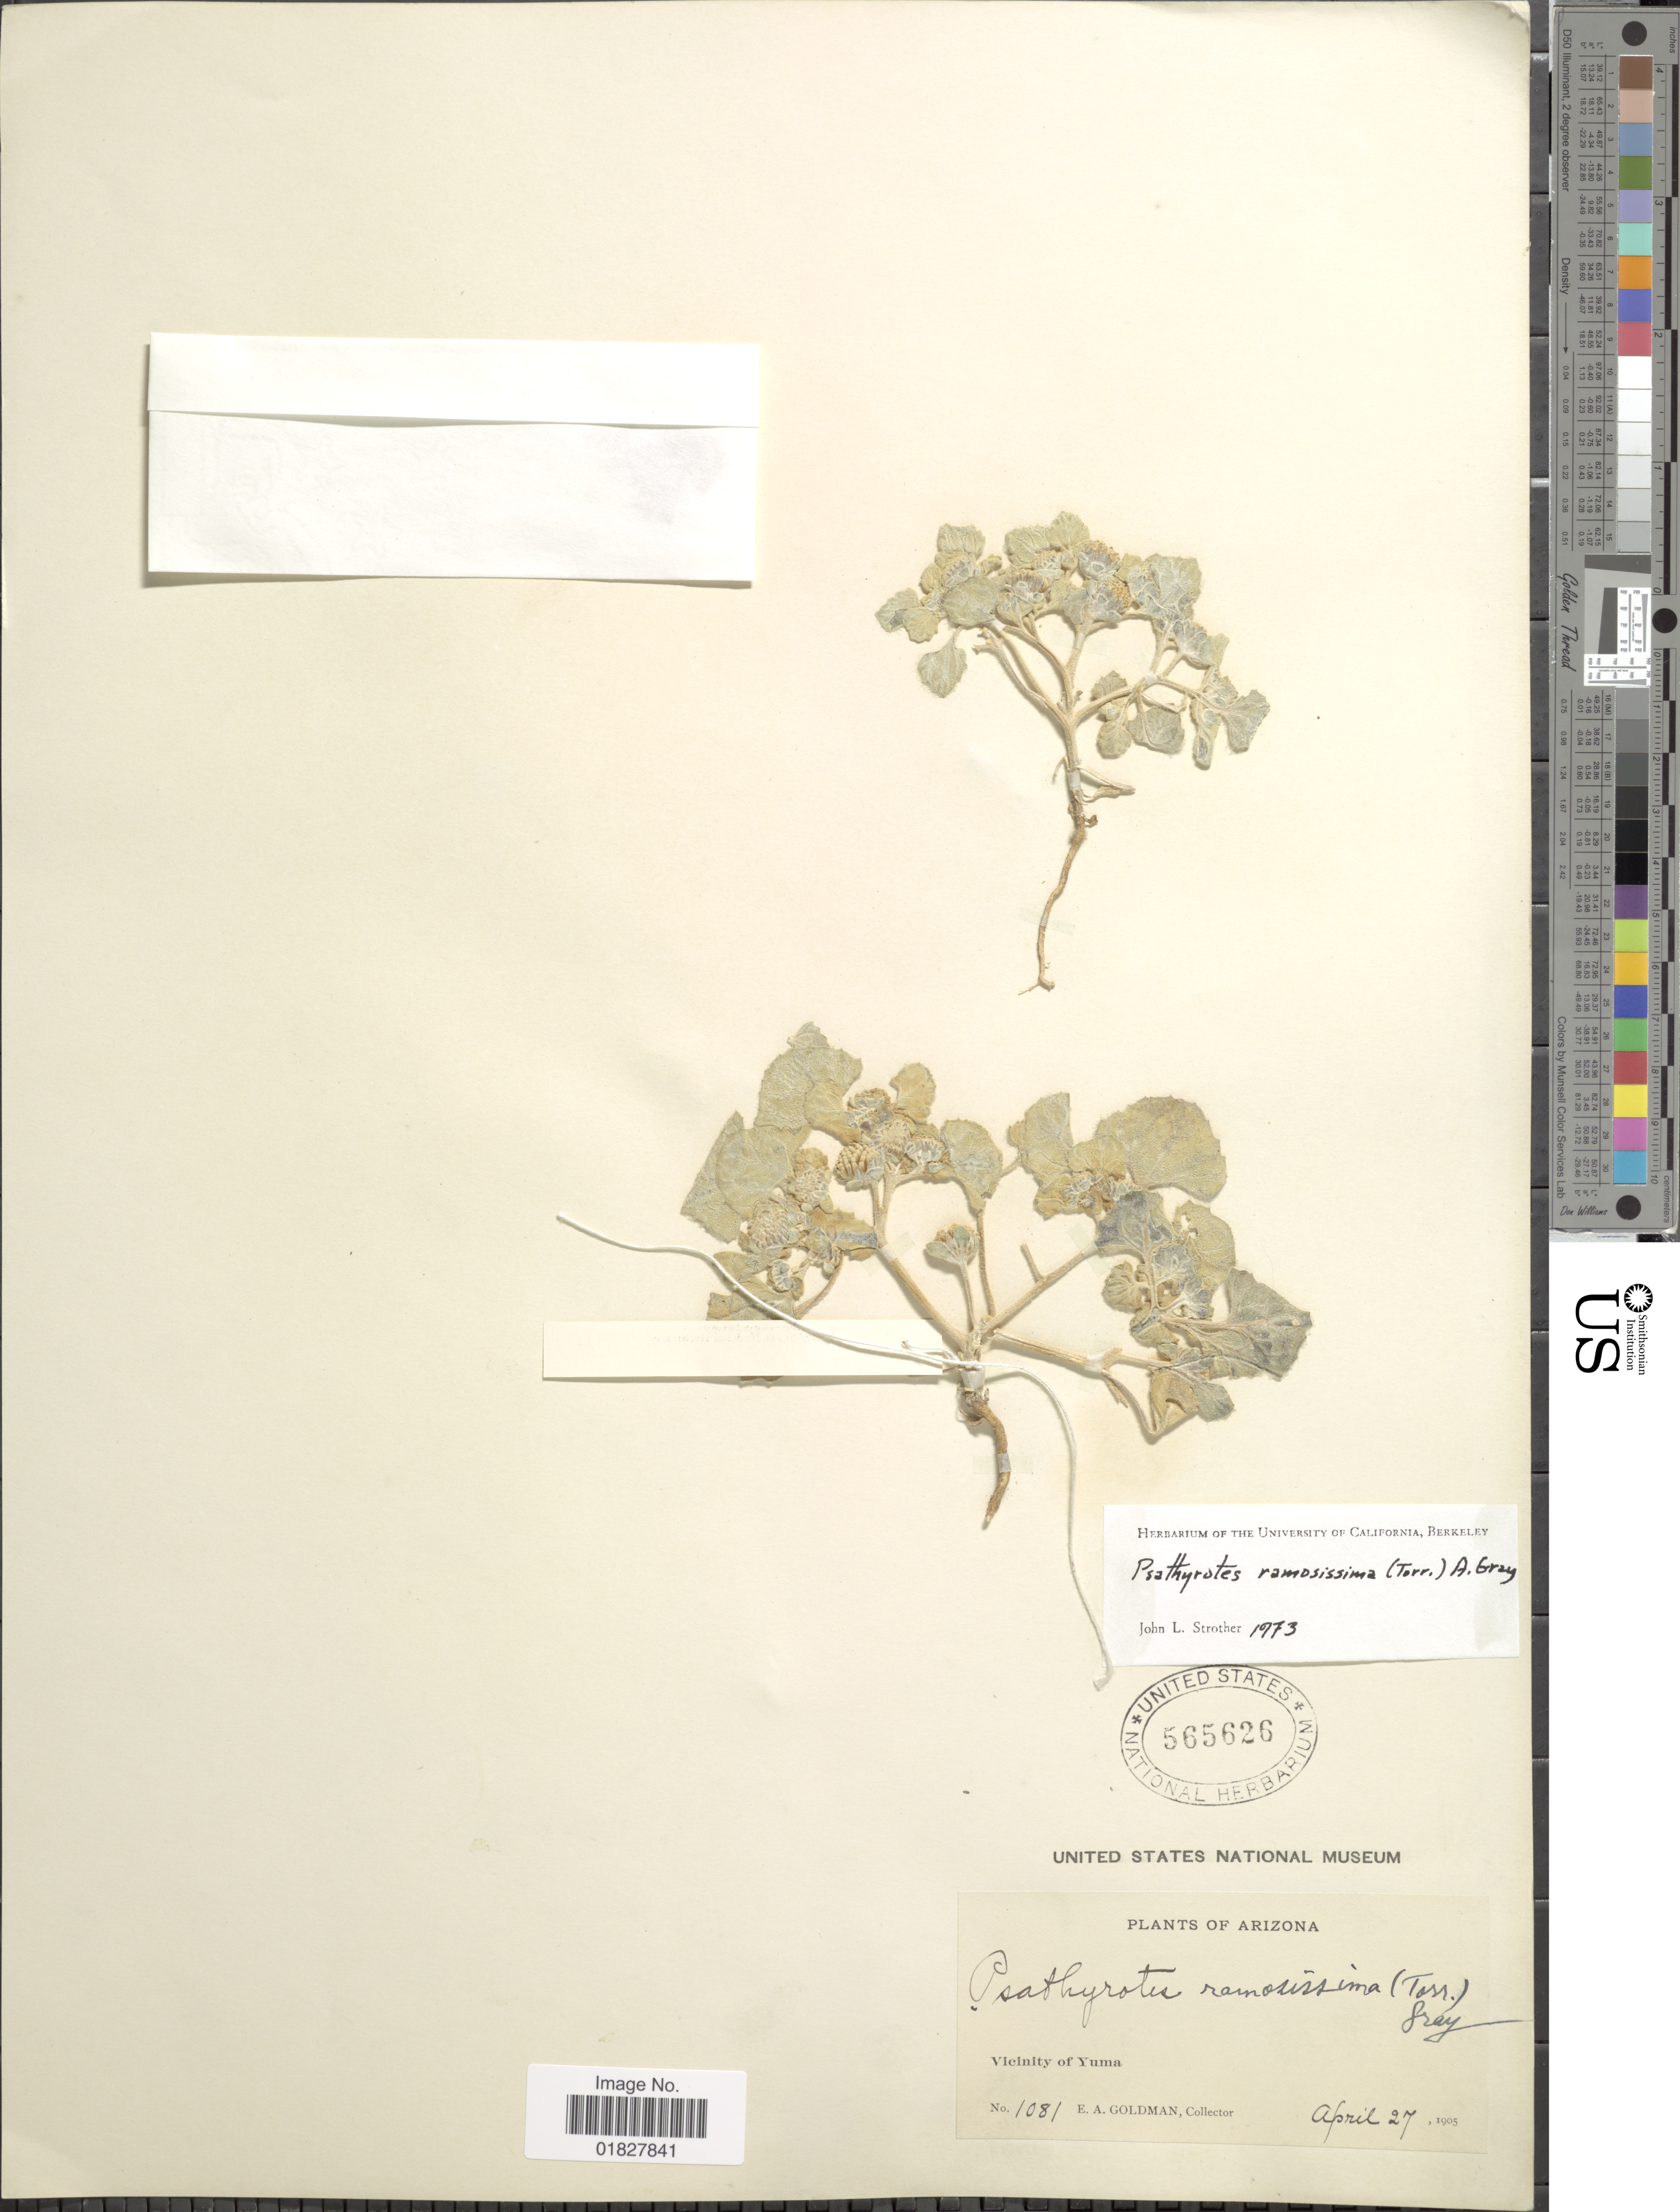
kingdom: Plantae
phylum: Tracheophyta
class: Magnoliopsida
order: Asterales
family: Asteraceae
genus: Psathyrotes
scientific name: Psathyrotes ramosissima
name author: (Torr.) A. Gray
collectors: E. A. Goldman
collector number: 1081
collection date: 1905-04-27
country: United States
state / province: Arizona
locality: Vicinity of Yuma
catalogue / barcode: US 565626